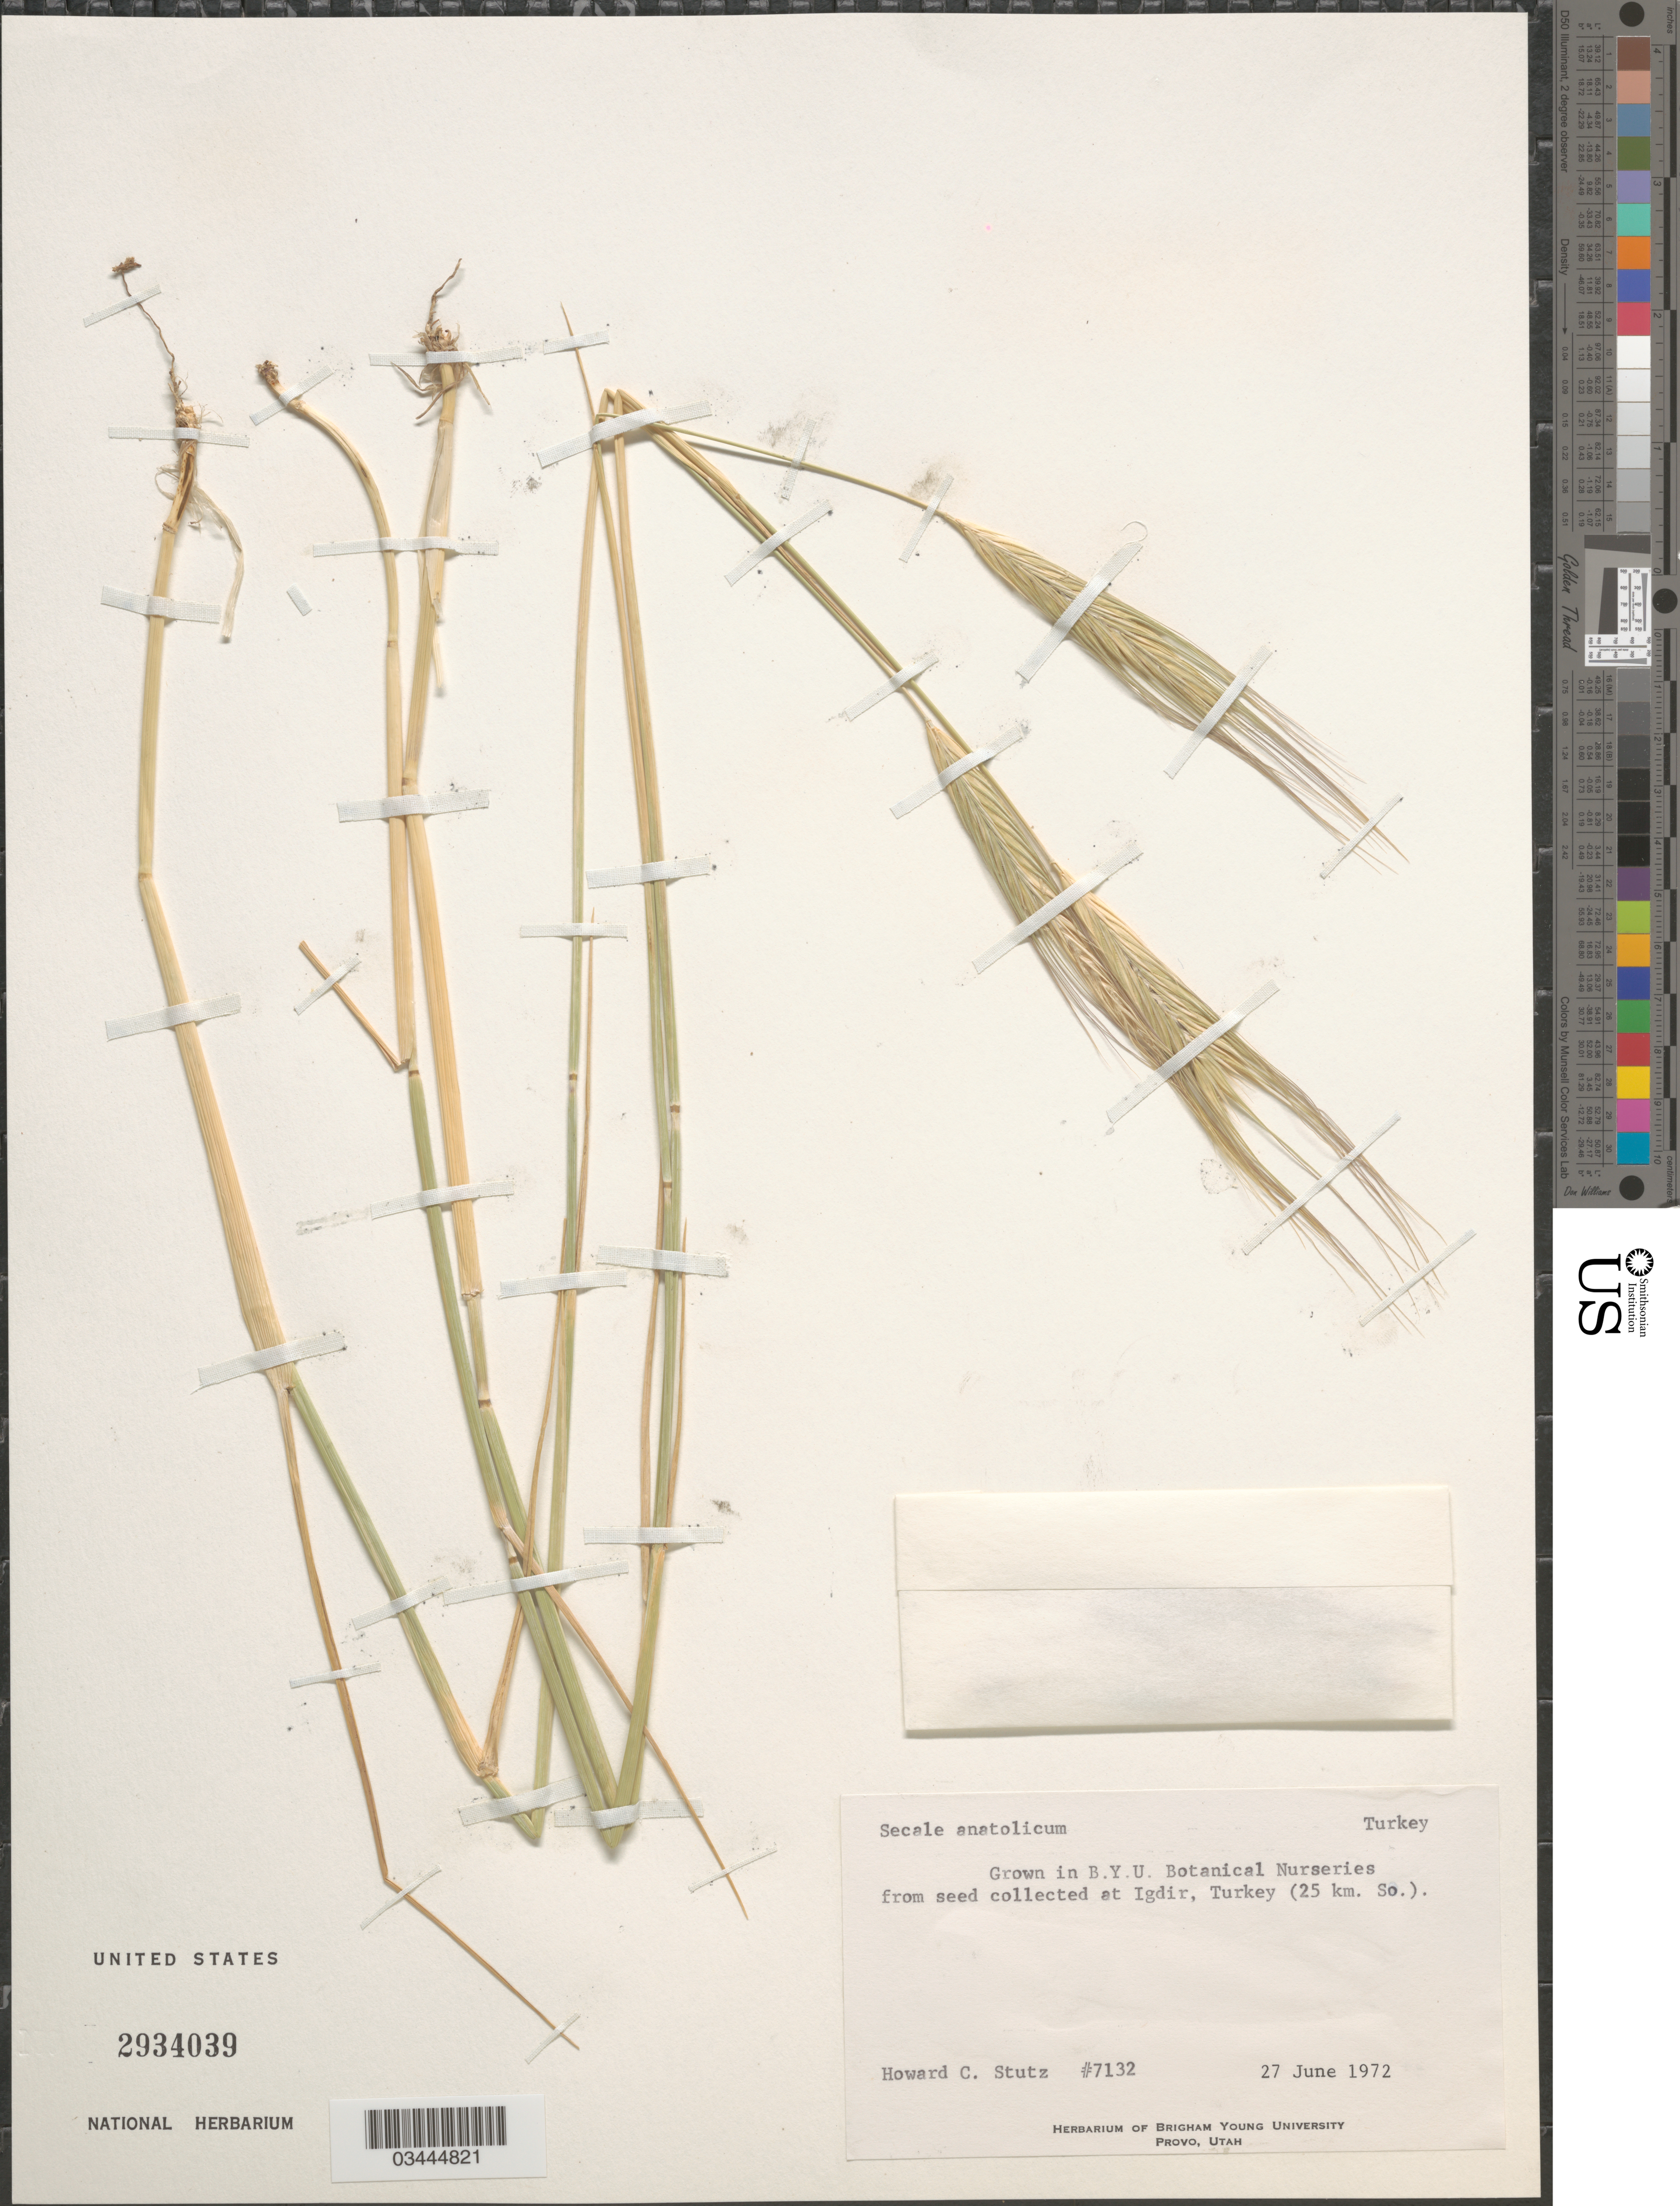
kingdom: Plantae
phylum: Tracheophyta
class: Liliopsida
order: Poales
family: Poaceae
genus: Secale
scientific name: Secale anatolicum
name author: Boiss.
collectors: H. Stutz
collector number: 7132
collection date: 1972-06-27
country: United States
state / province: Utah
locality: In B.Y.U. Botanical Nurseries.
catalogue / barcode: US 2934039